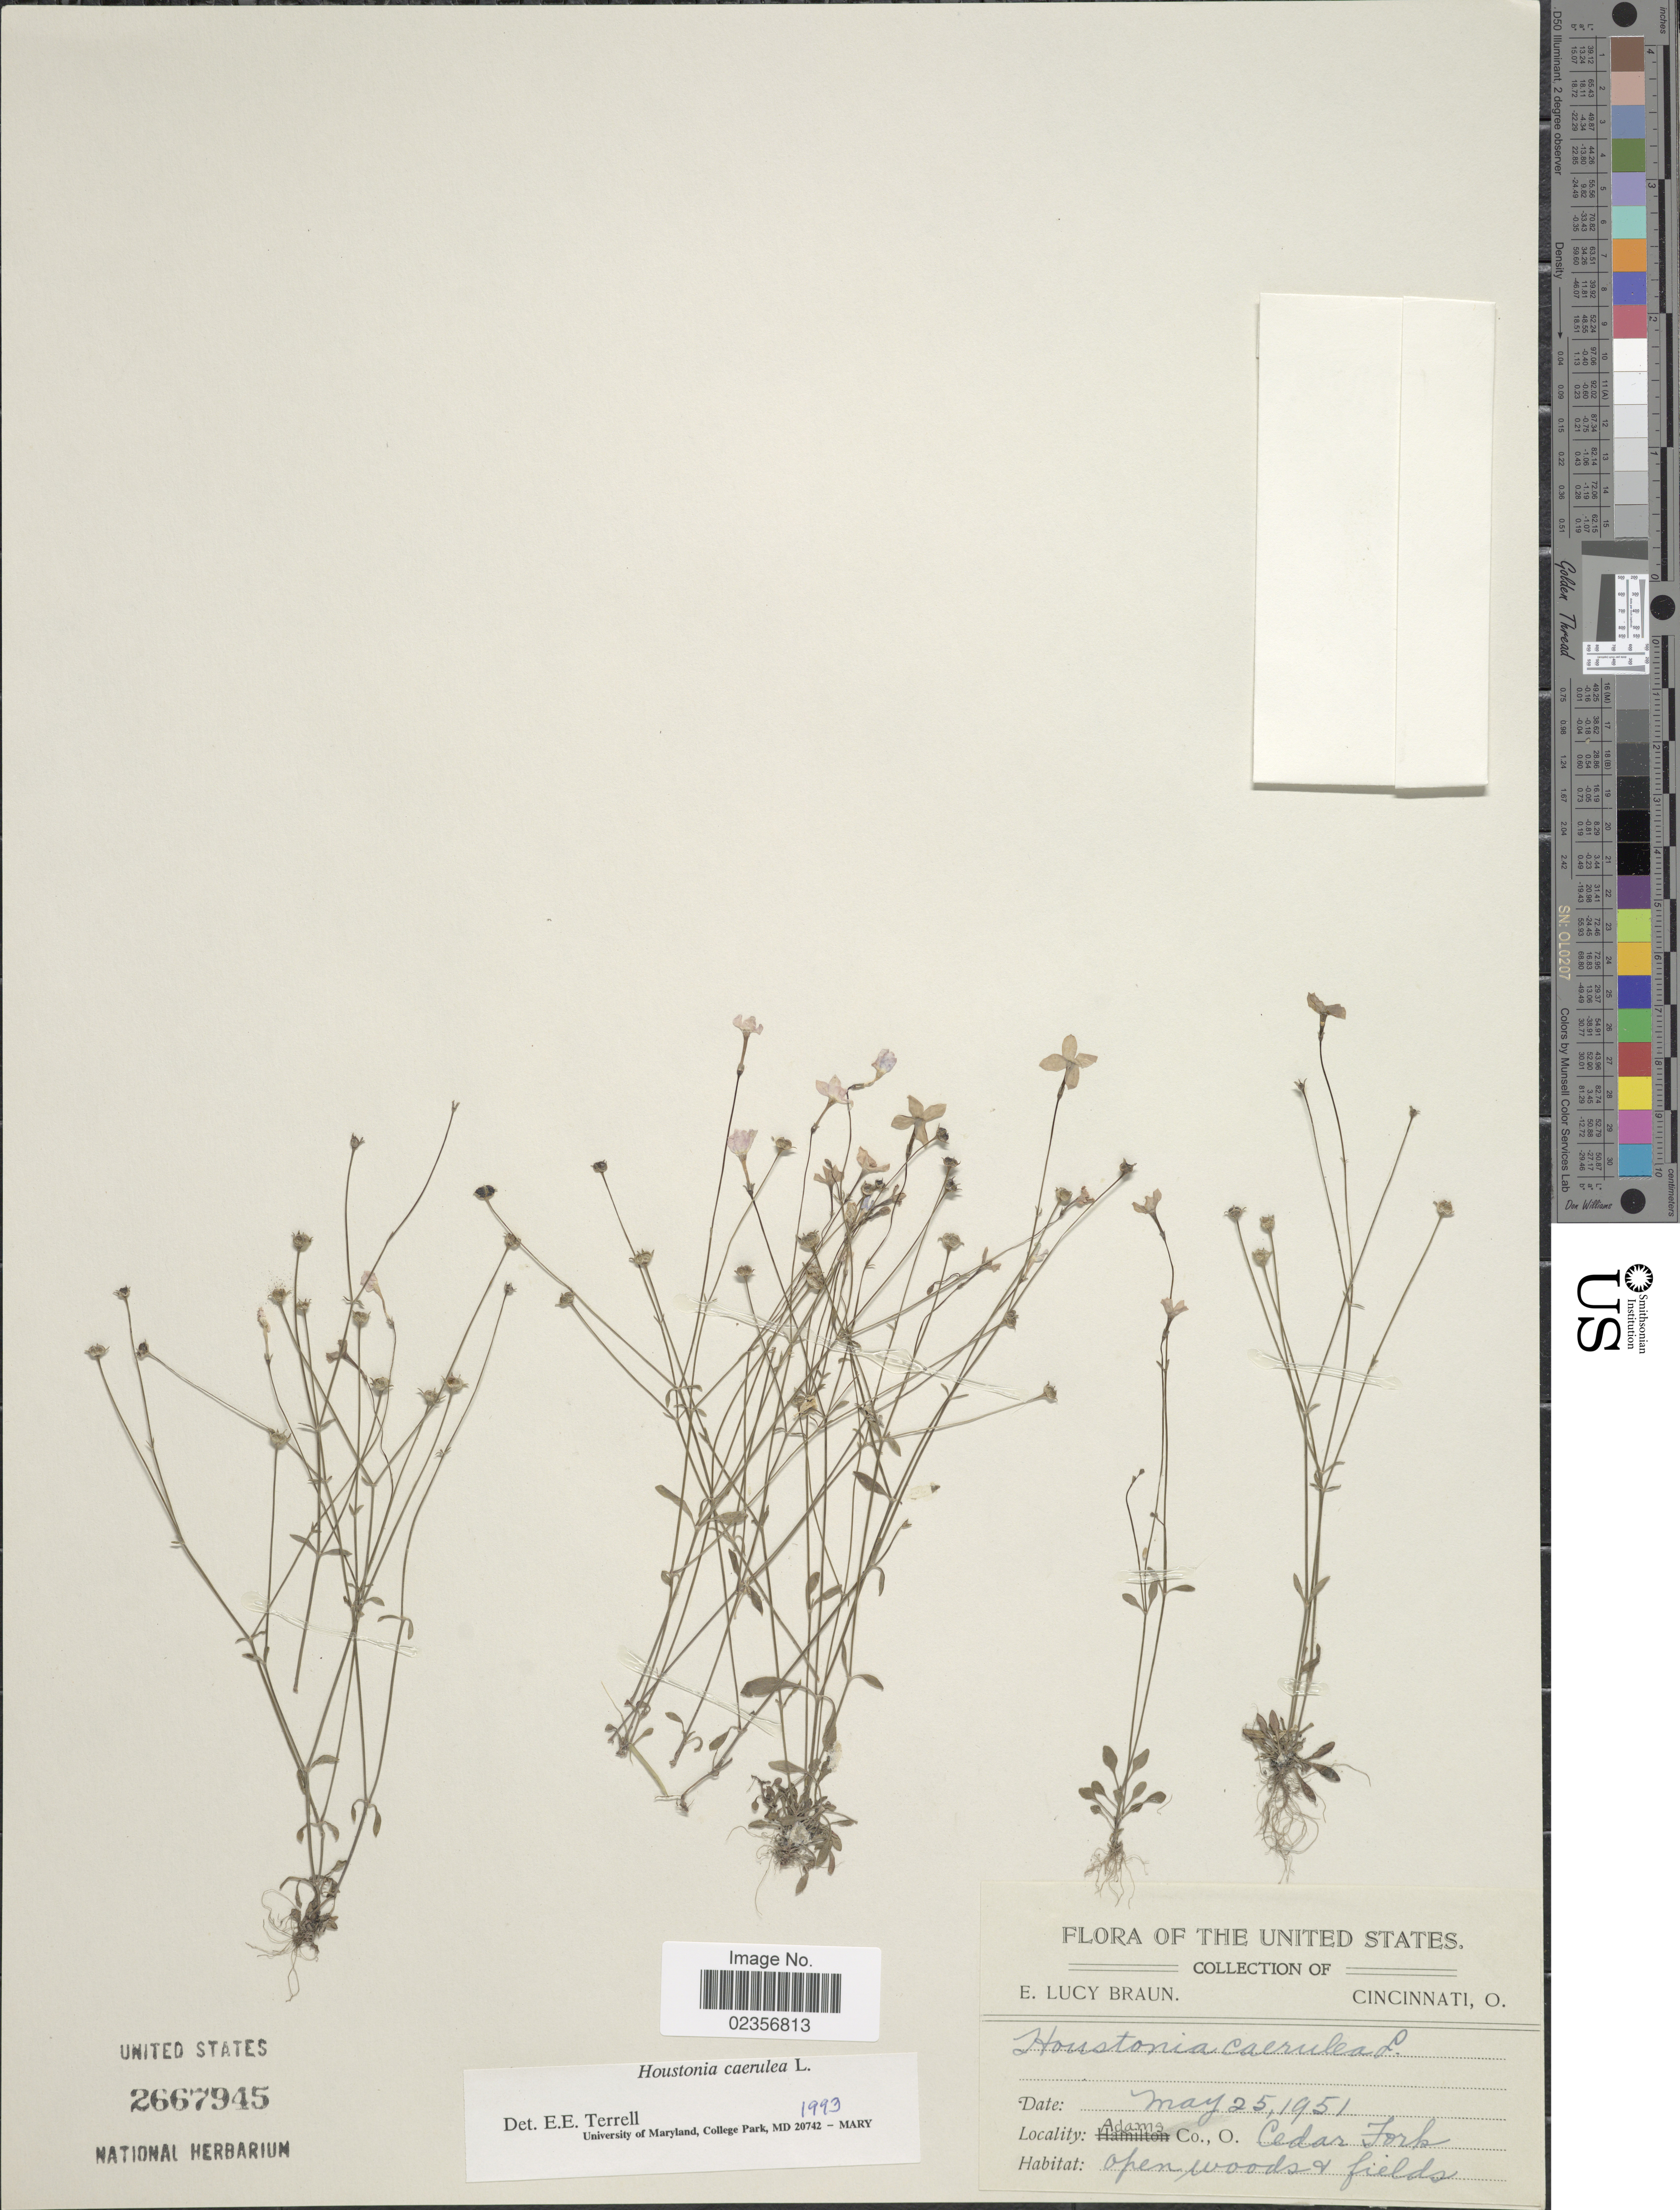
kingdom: Plantae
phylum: Tracheophyta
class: Magnoliopsida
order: Gentianales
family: Rubiaceae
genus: Houstonia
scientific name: Houstonia caerulea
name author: L.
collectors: E. L. Braun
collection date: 1951-05-25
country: United States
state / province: Ohio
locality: Adams Co., Cedar Fork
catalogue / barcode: US 2667945